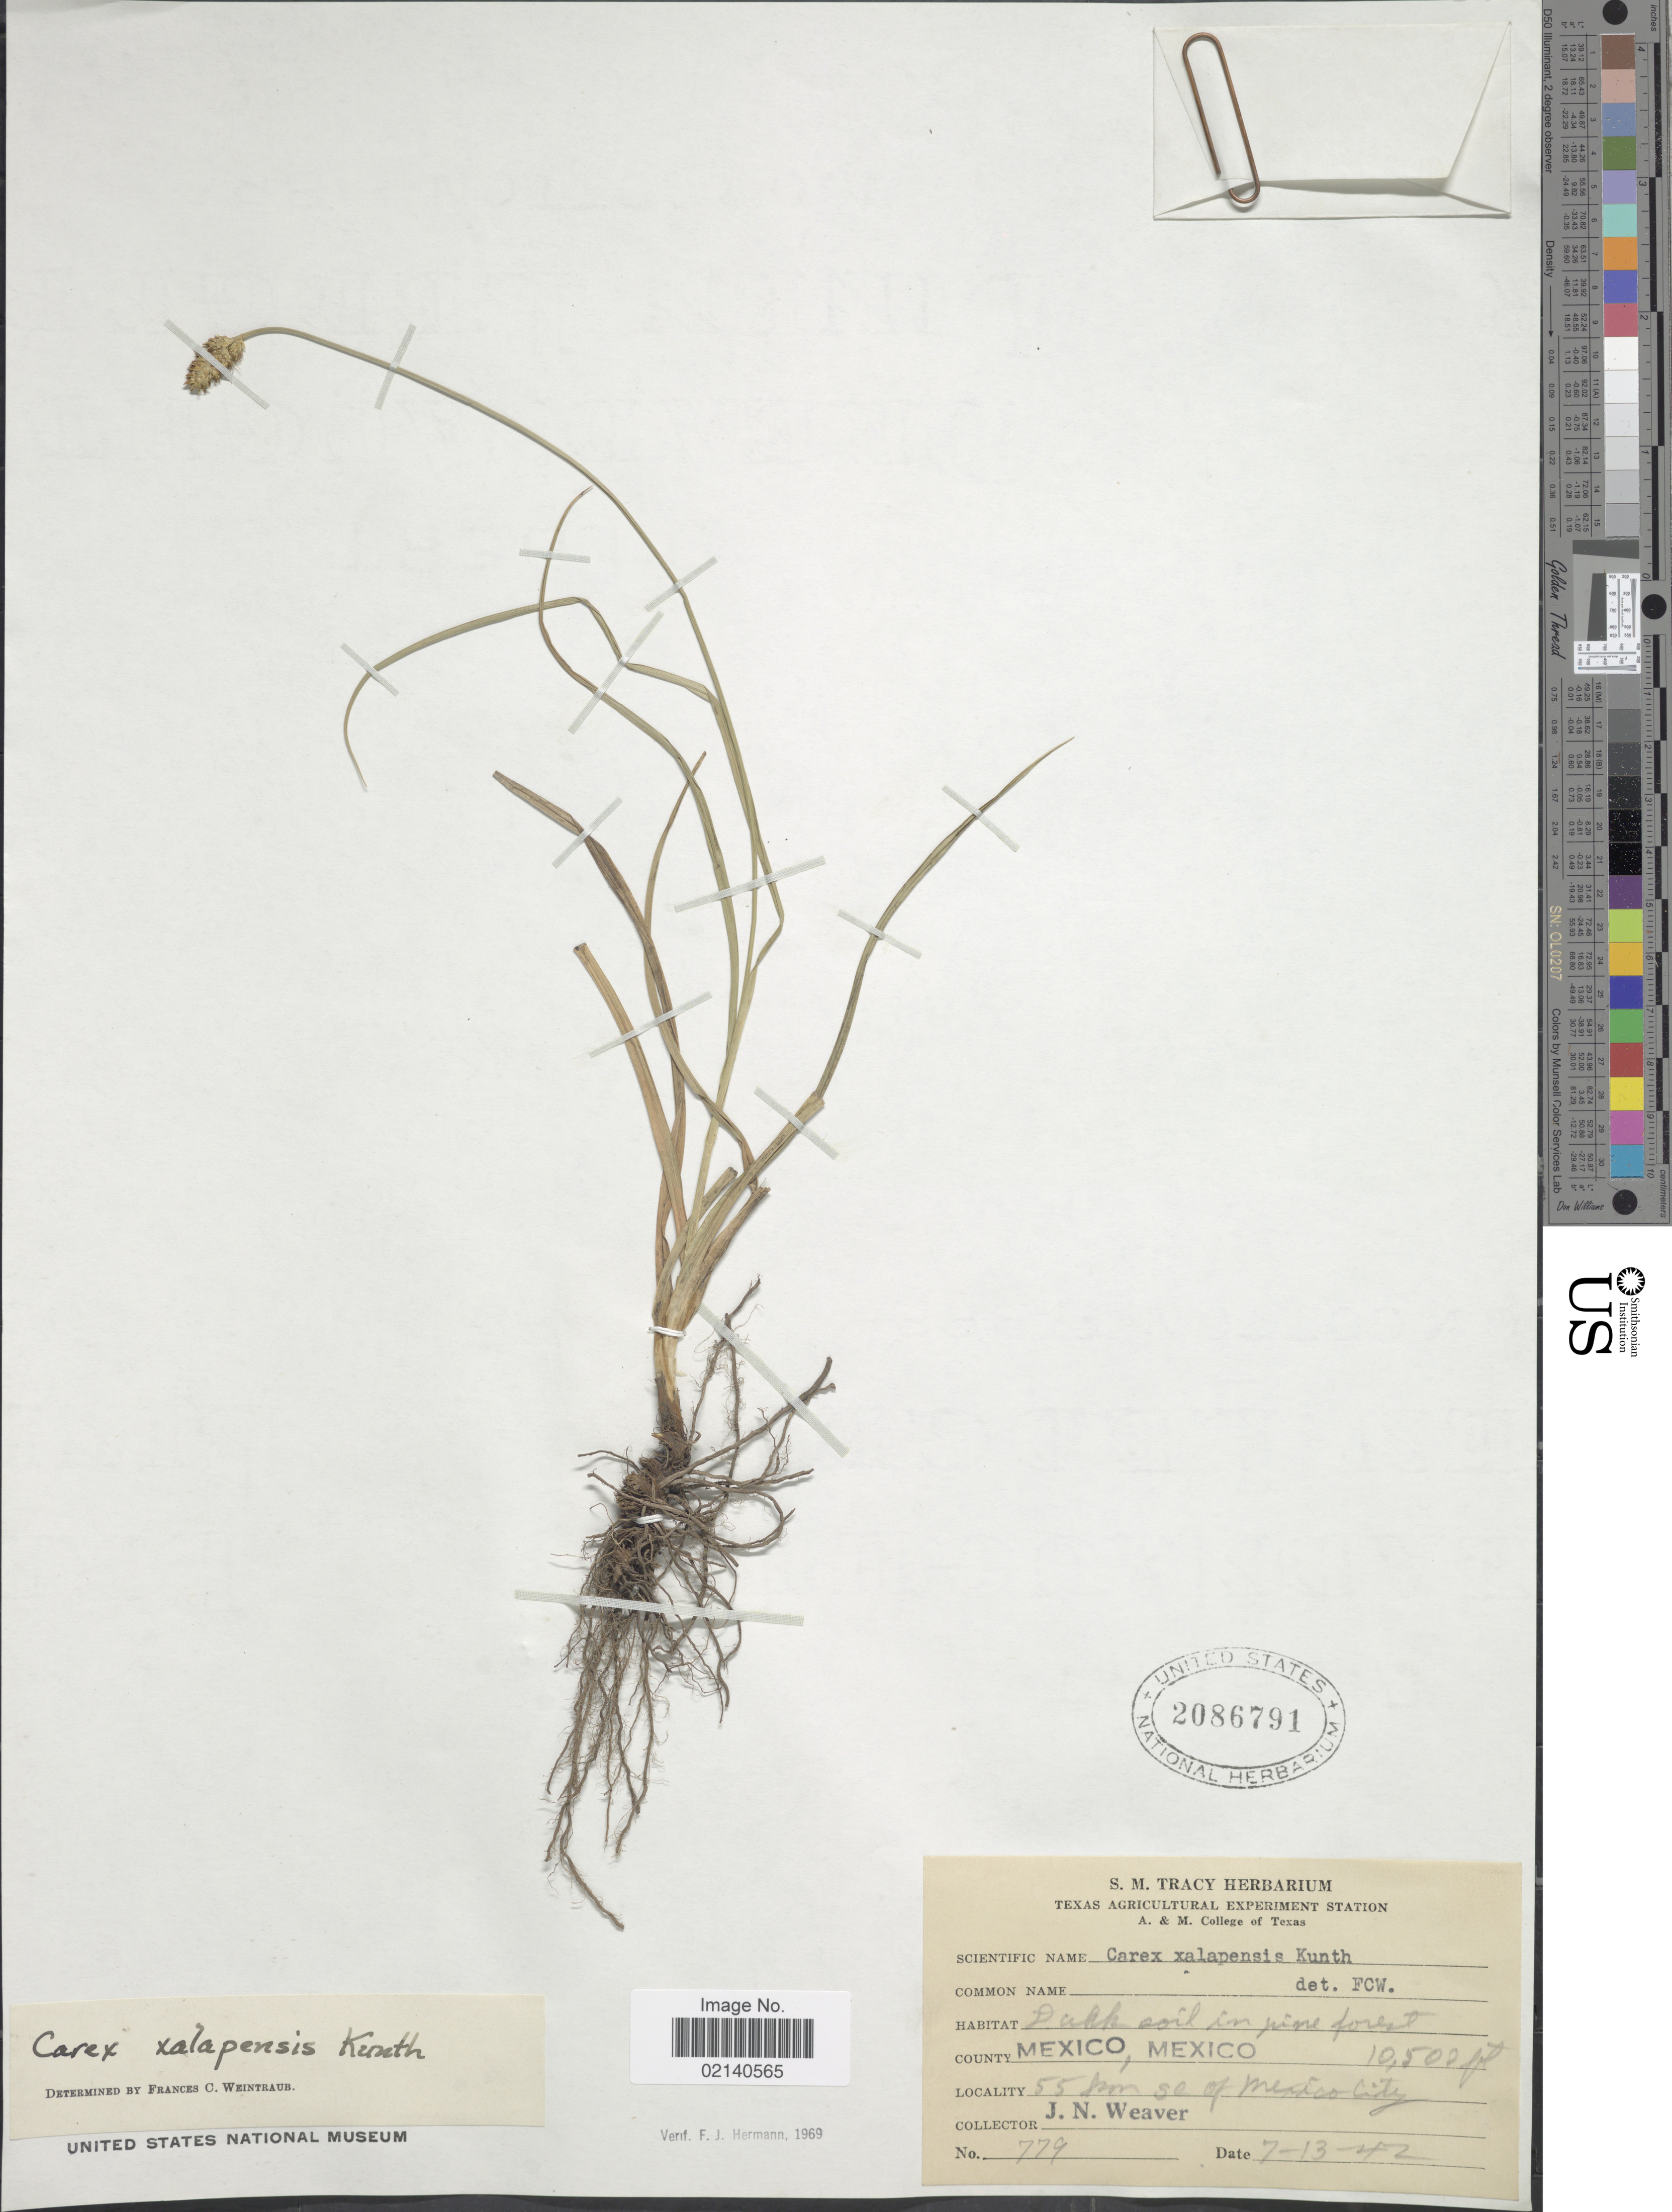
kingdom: Plantae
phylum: Tracheophyta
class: Liliopsida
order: Poales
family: Cyperaceae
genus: Carex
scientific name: Carex xalapensis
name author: Kunth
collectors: J. N. Weaver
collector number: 779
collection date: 1942-07-13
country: Mexico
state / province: México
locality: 55 km se of Mexico City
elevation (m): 3200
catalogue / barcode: US 2086791